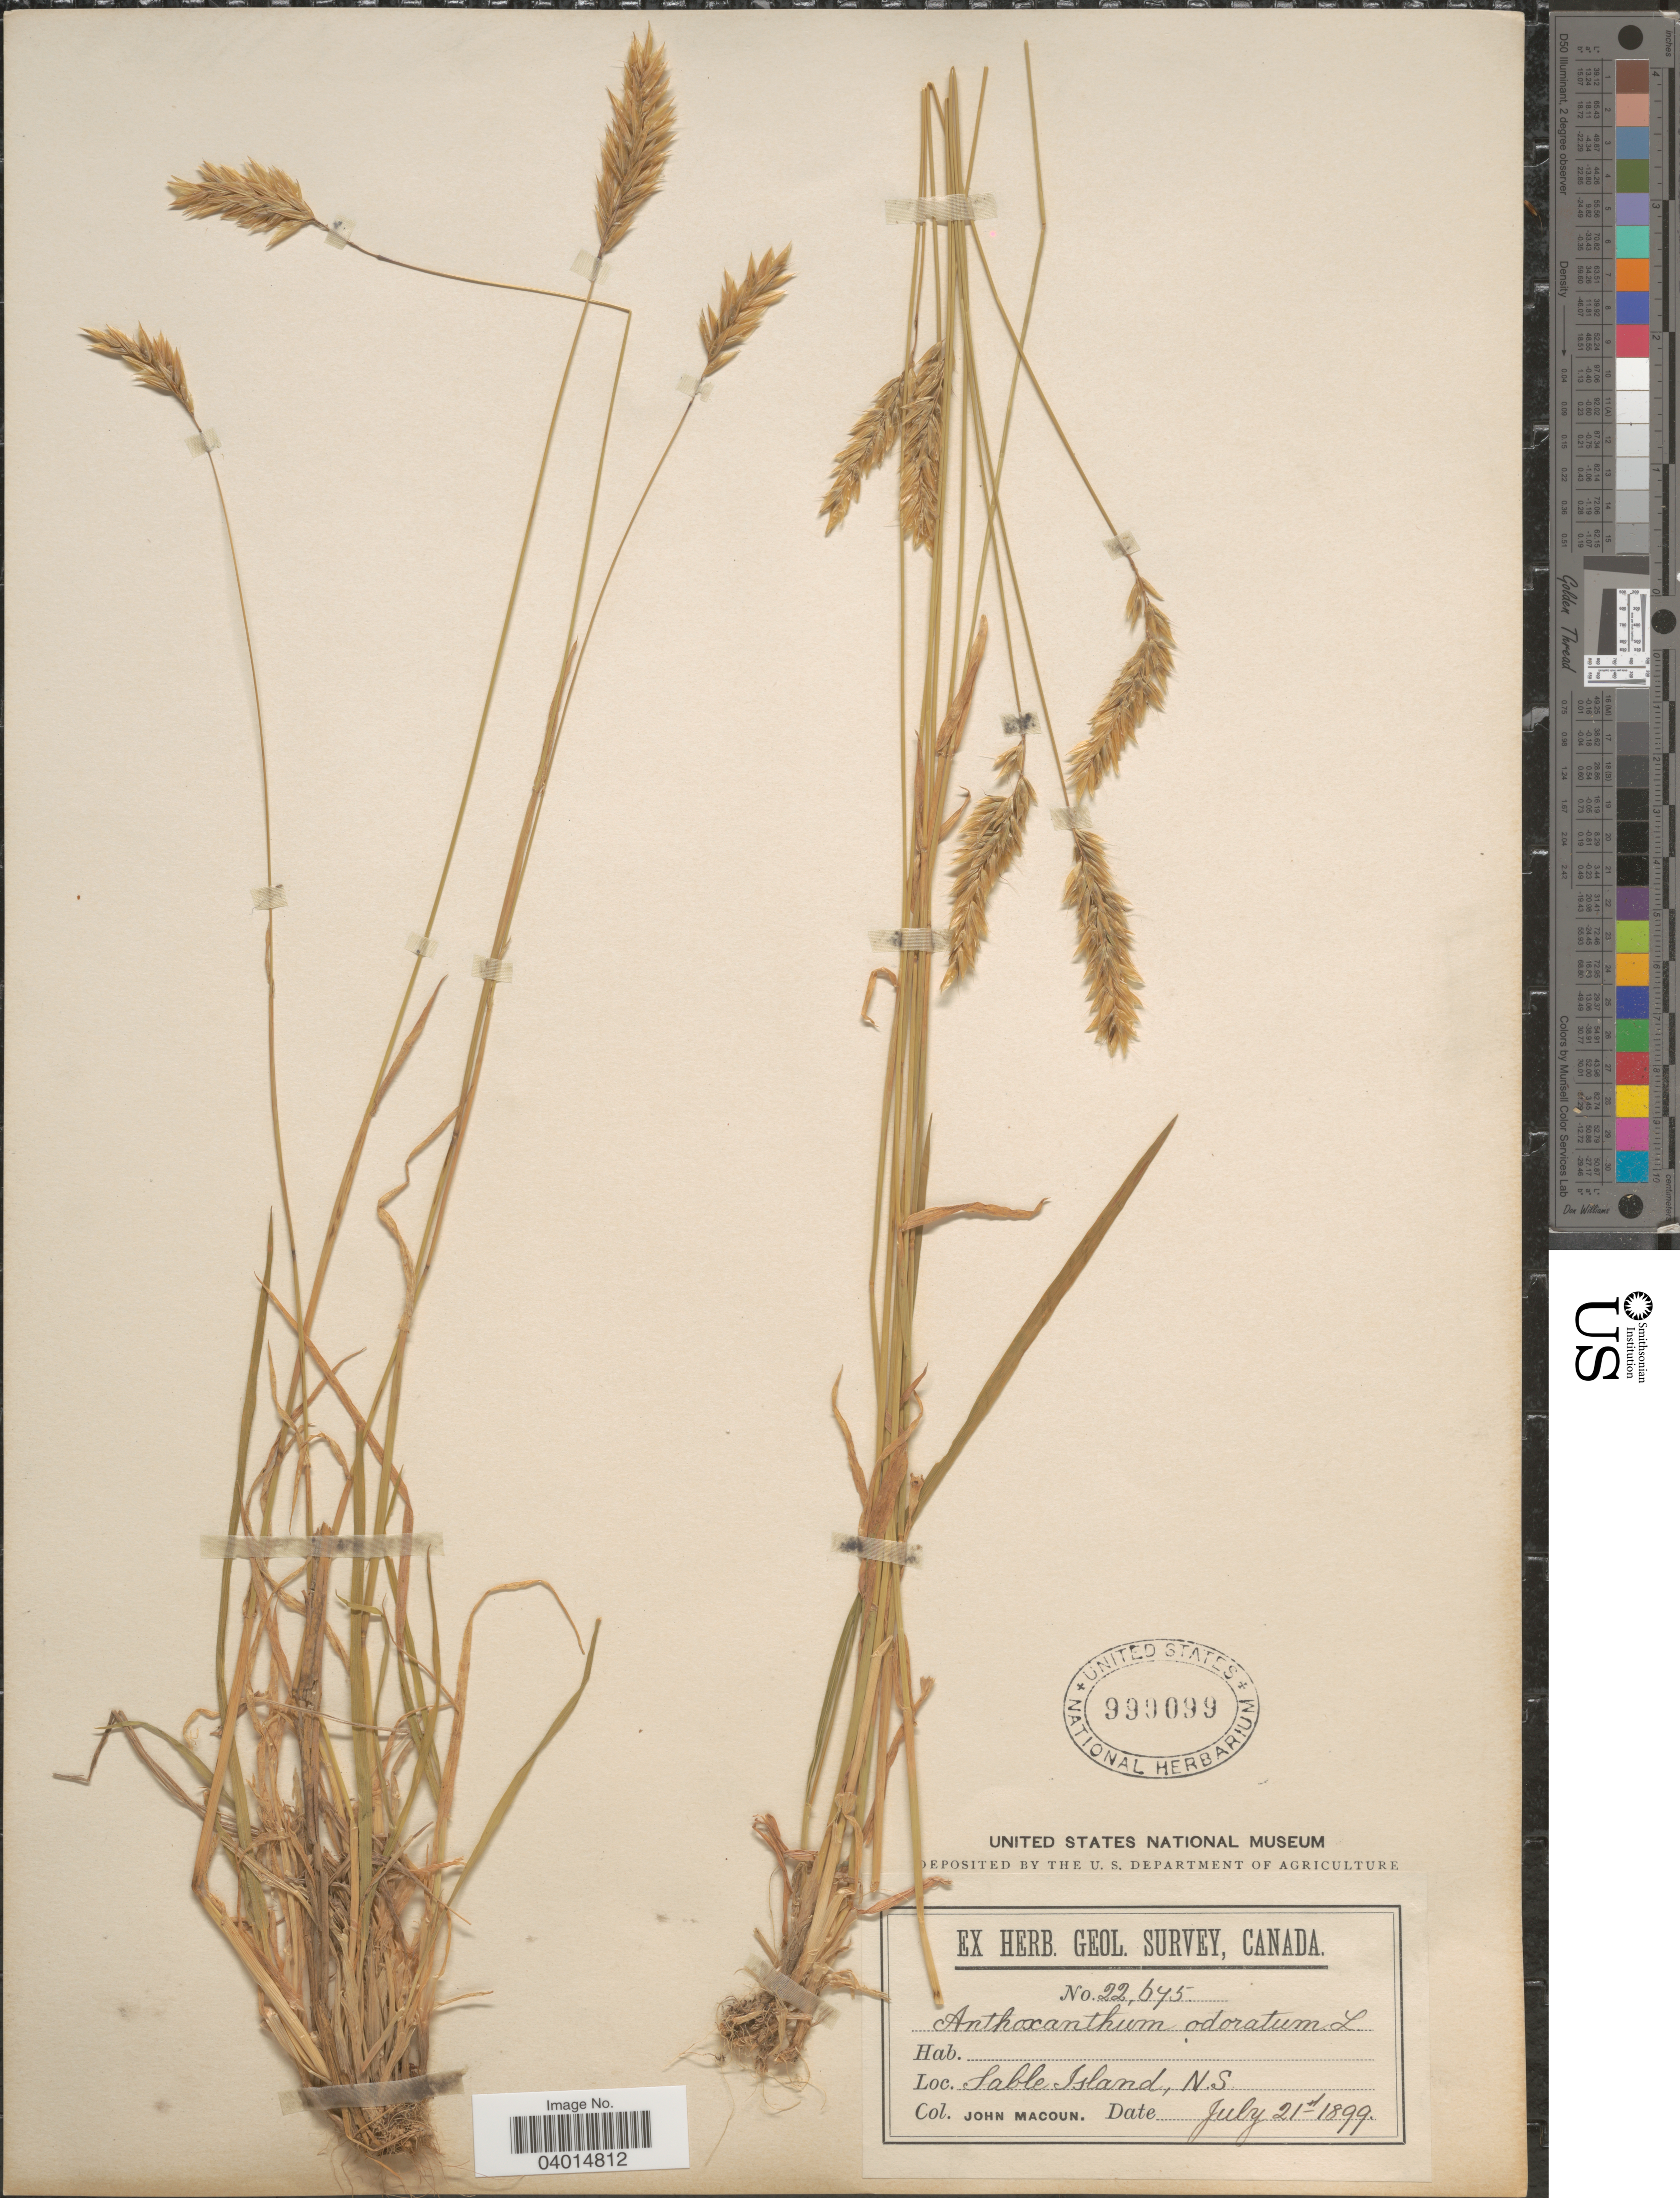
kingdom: Plantae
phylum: Tracheophyta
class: Liliopsida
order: Poales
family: Poaceae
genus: Anthoxanthum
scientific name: Anthoxanthum odoratum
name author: L.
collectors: J. Macoun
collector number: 22675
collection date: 1899-07-21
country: Canada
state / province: Nova Scotia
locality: Sable Island.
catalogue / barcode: US 990099